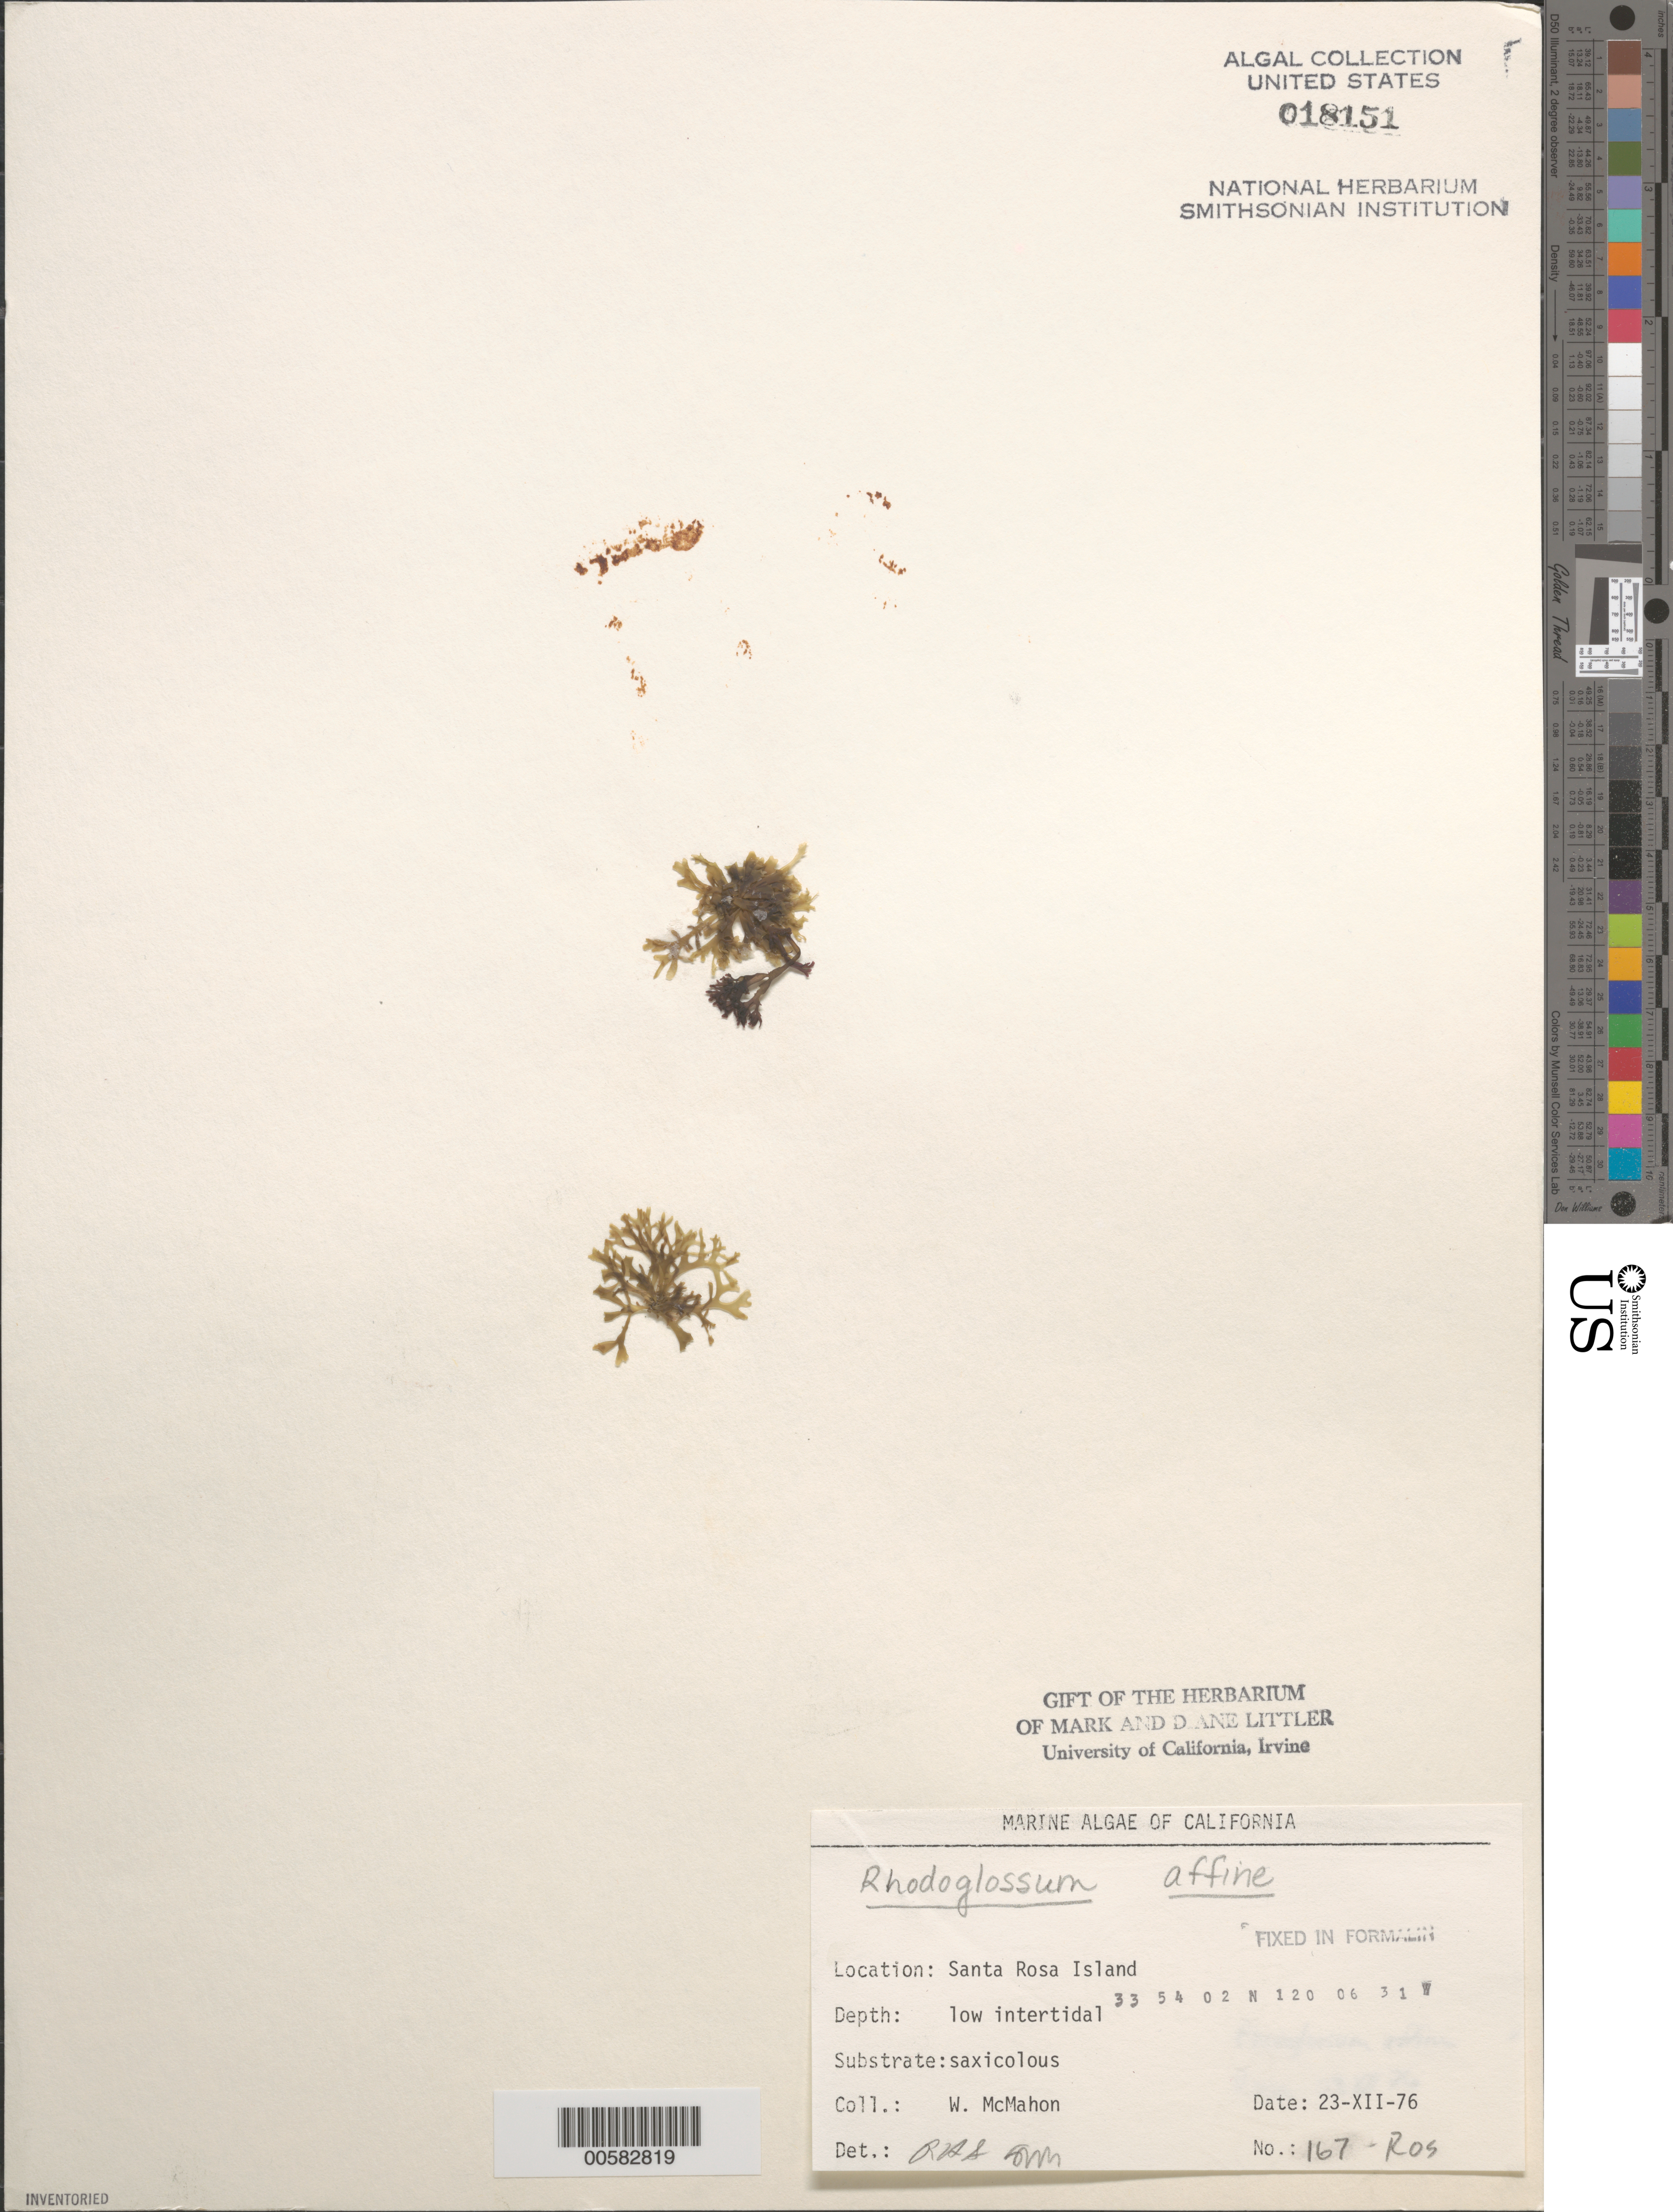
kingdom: Plantae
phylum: Rhodophyta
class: Florideophyceae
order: Gigartinales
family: Gigartinaceae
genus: Mazzaella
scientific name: Mazzaella affinis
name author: (Harvey) Fredericq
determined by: Algae name updating Project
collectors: W. McMahon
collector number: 167-ROS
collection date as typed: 23 Dec 1976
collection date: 1976-12-23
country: United States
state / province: California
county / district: Santa Barbara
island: Santa Rosa Island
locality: Johnson's Lee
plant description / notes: BLM-SOCALBIGHT Rocky Intertidal Survey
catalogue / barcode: US 18151